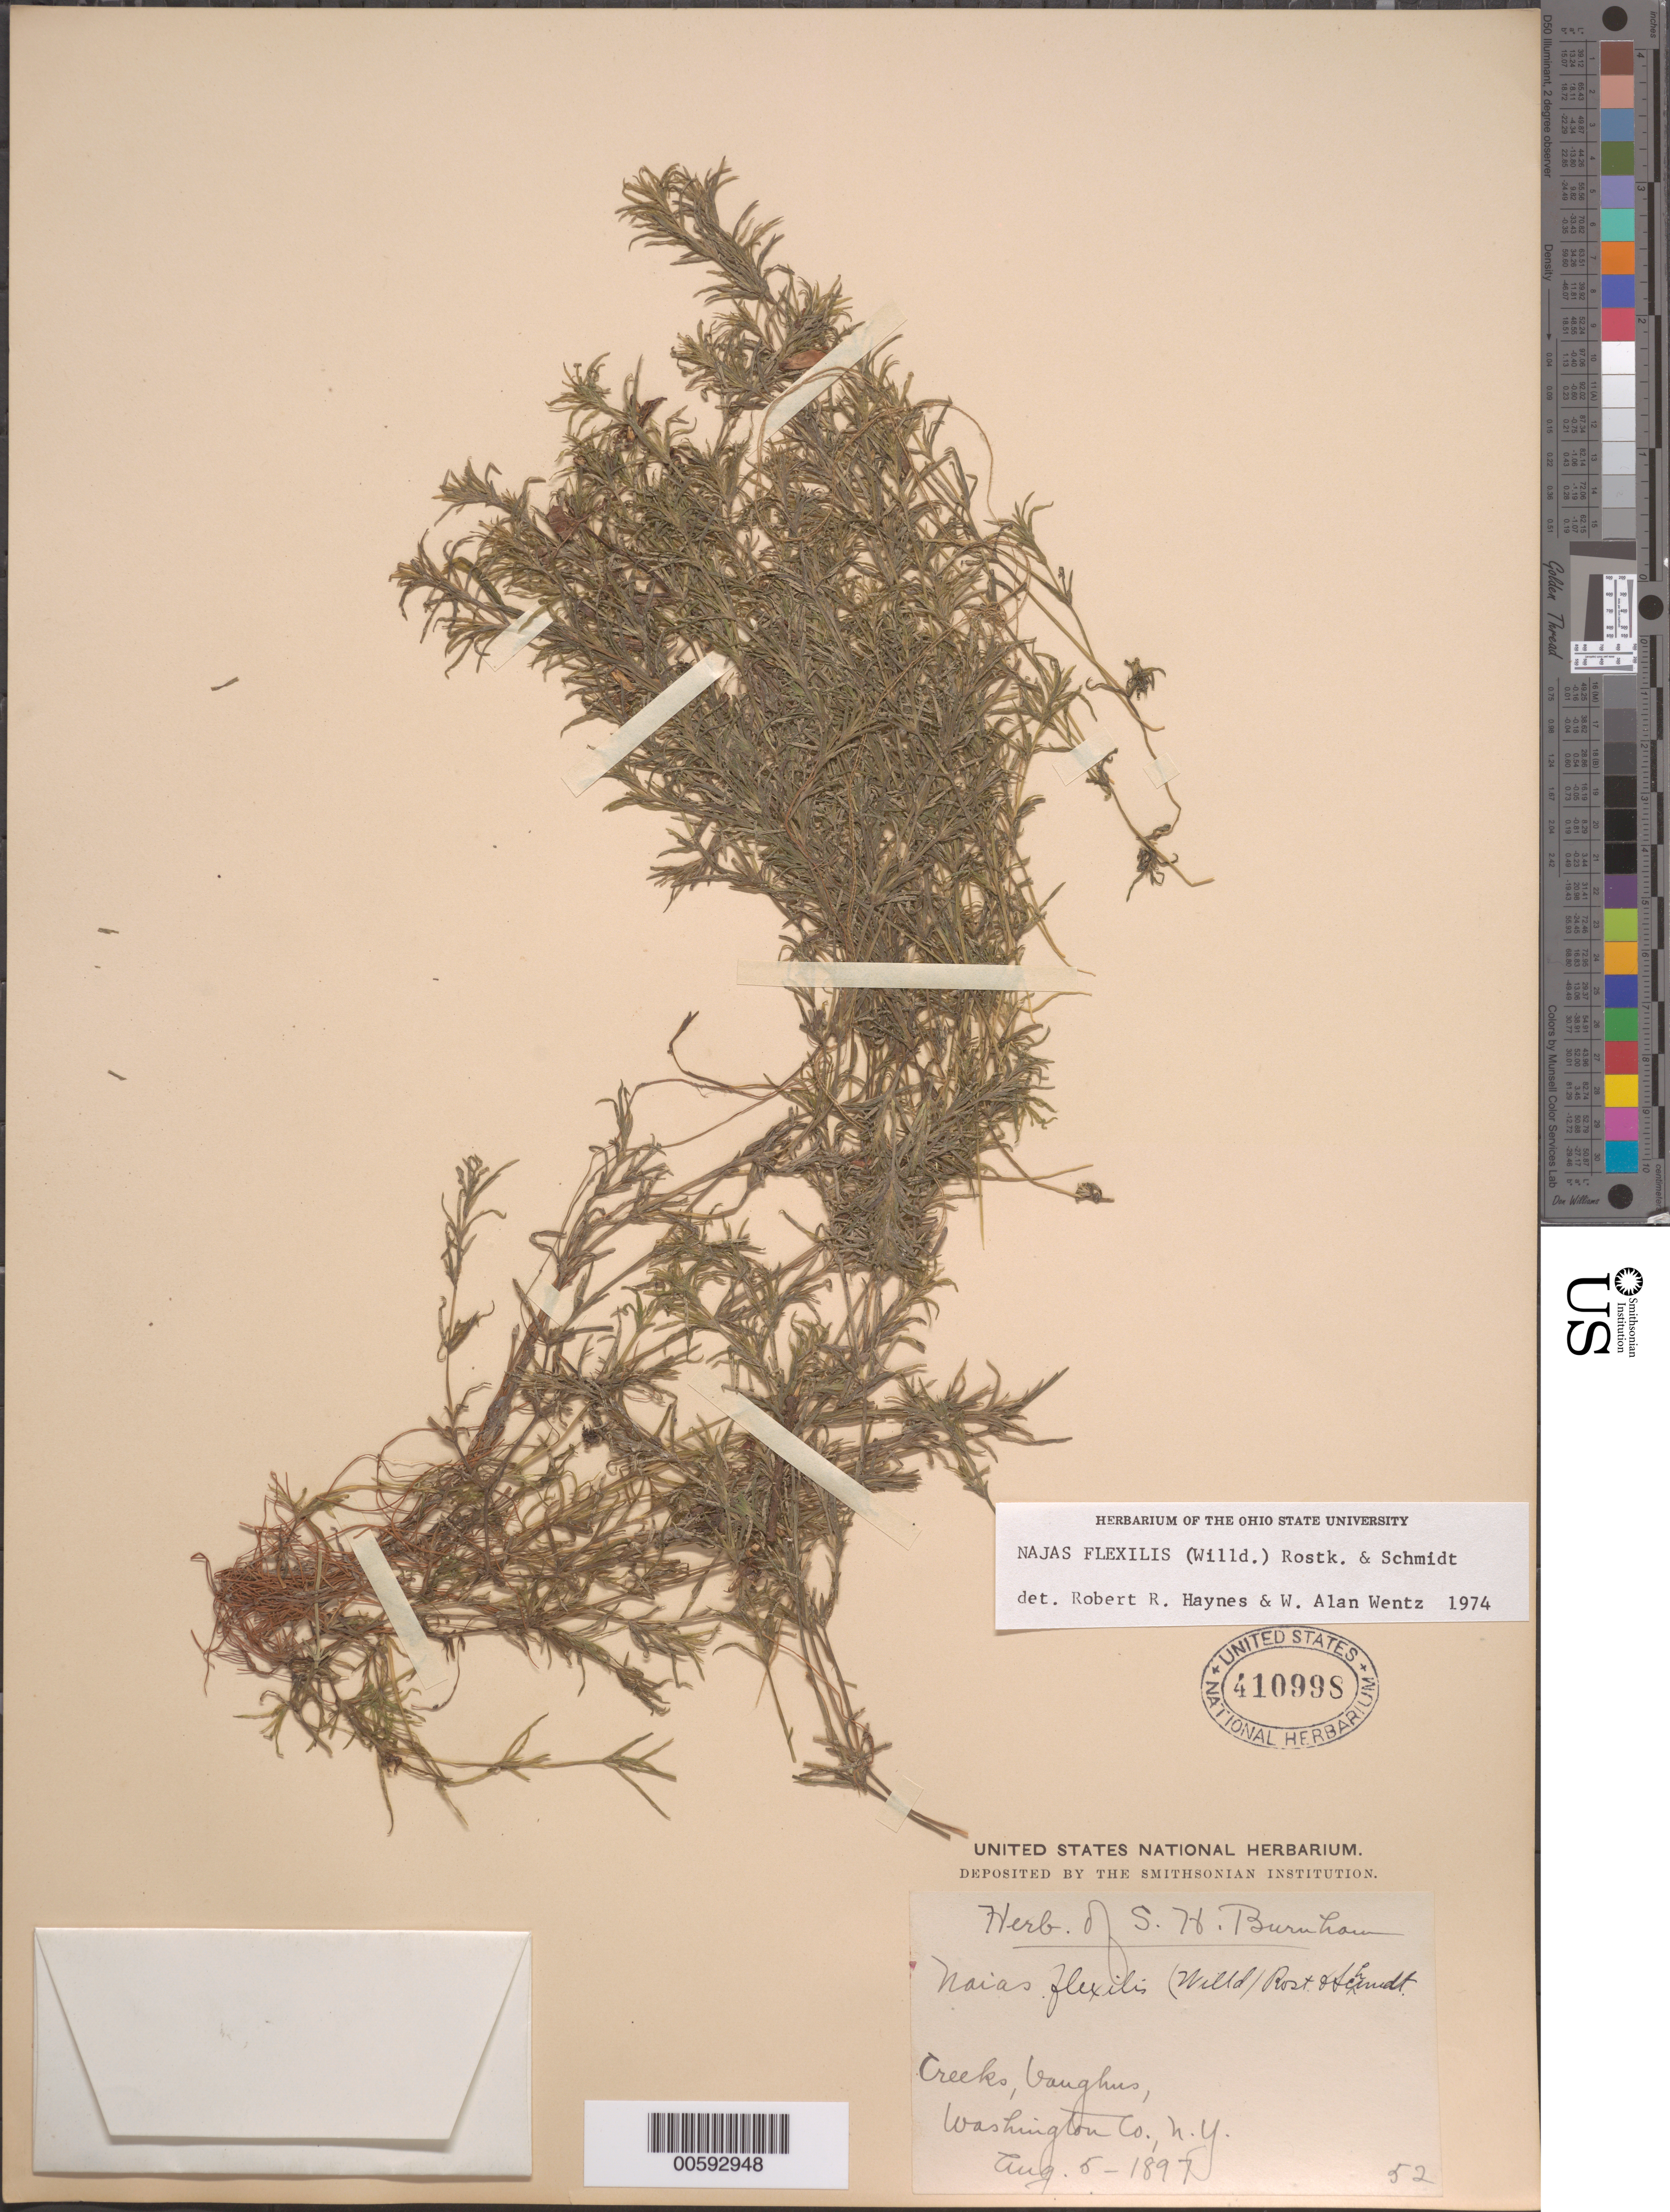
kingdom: Plantae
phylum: Tracheophyta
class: Liliopsida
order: Alismatales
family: Hydrocharitaceae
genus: Najas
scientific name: Najas flexilis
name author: (Willd.) Rostk. & Schmidt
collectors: S. Burnham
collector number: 52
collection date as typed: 05 Aug 1897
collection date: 1897-08-05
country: United States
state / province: New York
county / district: Washington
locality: Creeks, Vanghus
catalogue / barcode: US 410998